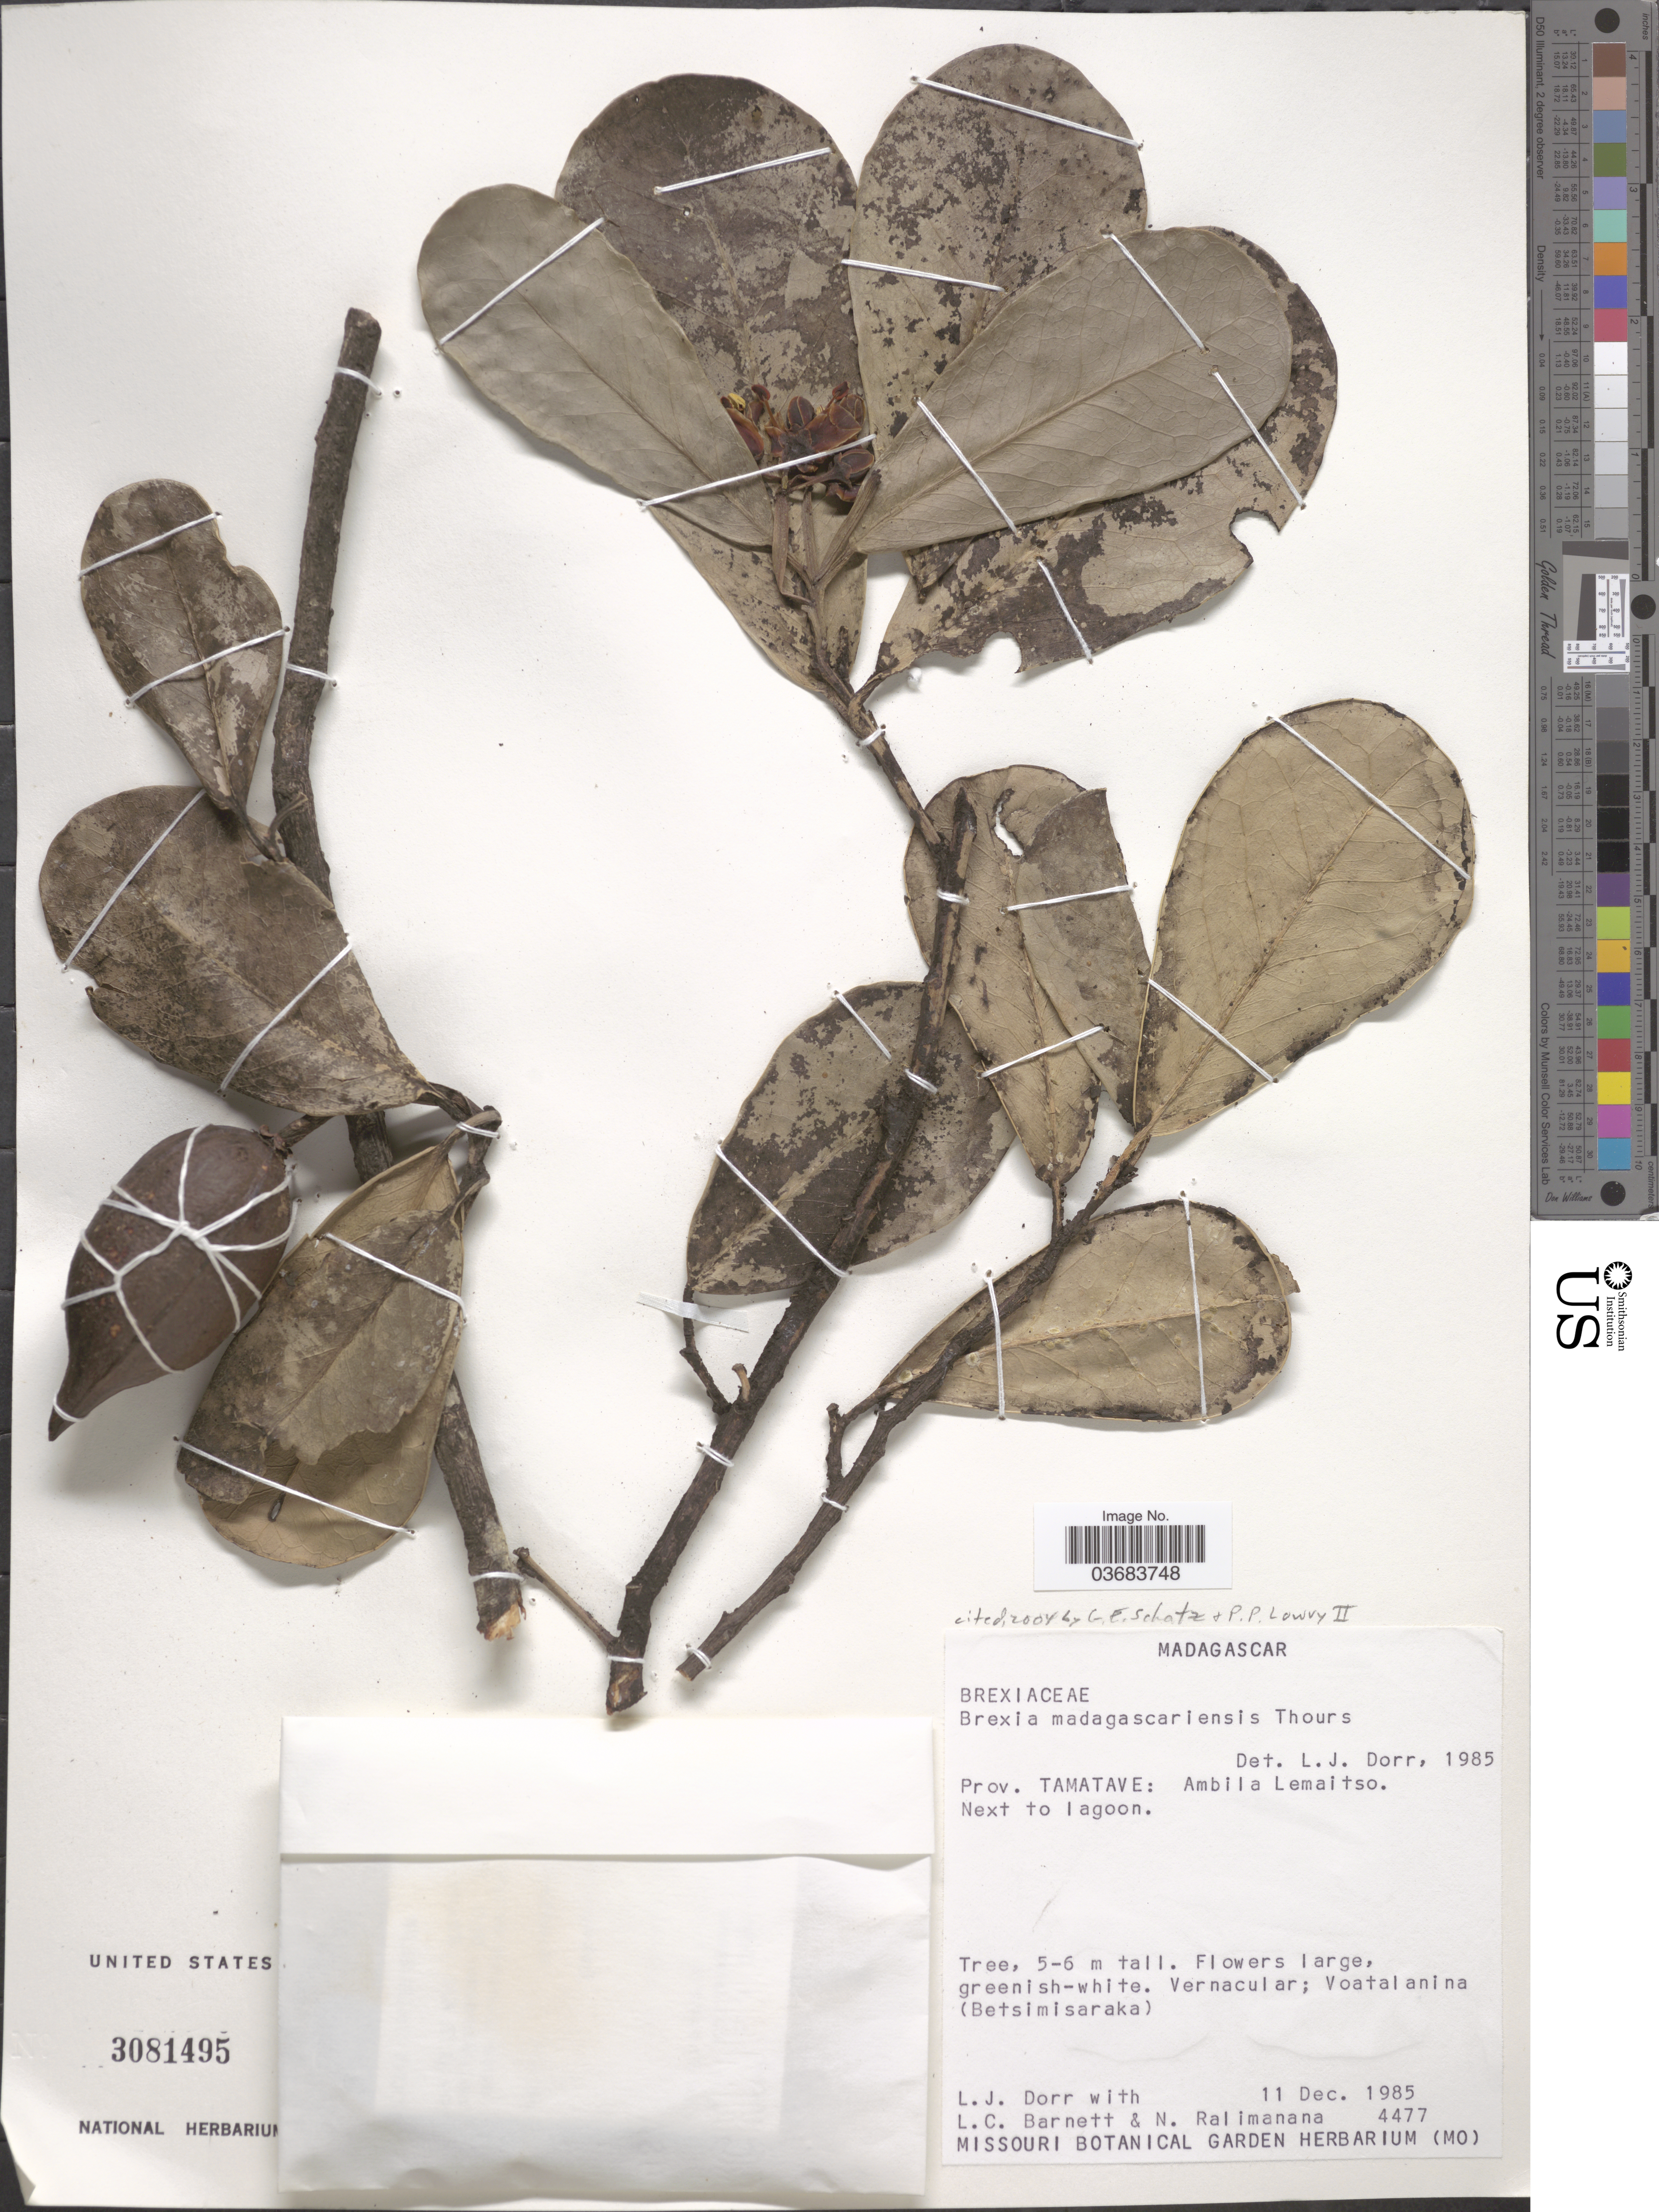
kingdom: Plantae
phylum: Tracheophyta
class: Magnoliopsida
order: Celastrales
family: Celastraceae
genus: Brexia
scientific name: Brexia madagascariensis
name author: (Lam.) Ker Gawl.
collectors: L. J. Dorr, L. C. Barnett & N. Ralimanana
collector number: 4477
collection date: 1985-12-11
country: Madagascar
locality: Prov. Tamatave: Ambila Lemaitso. Next to lagoon.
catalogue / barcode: US 3081495